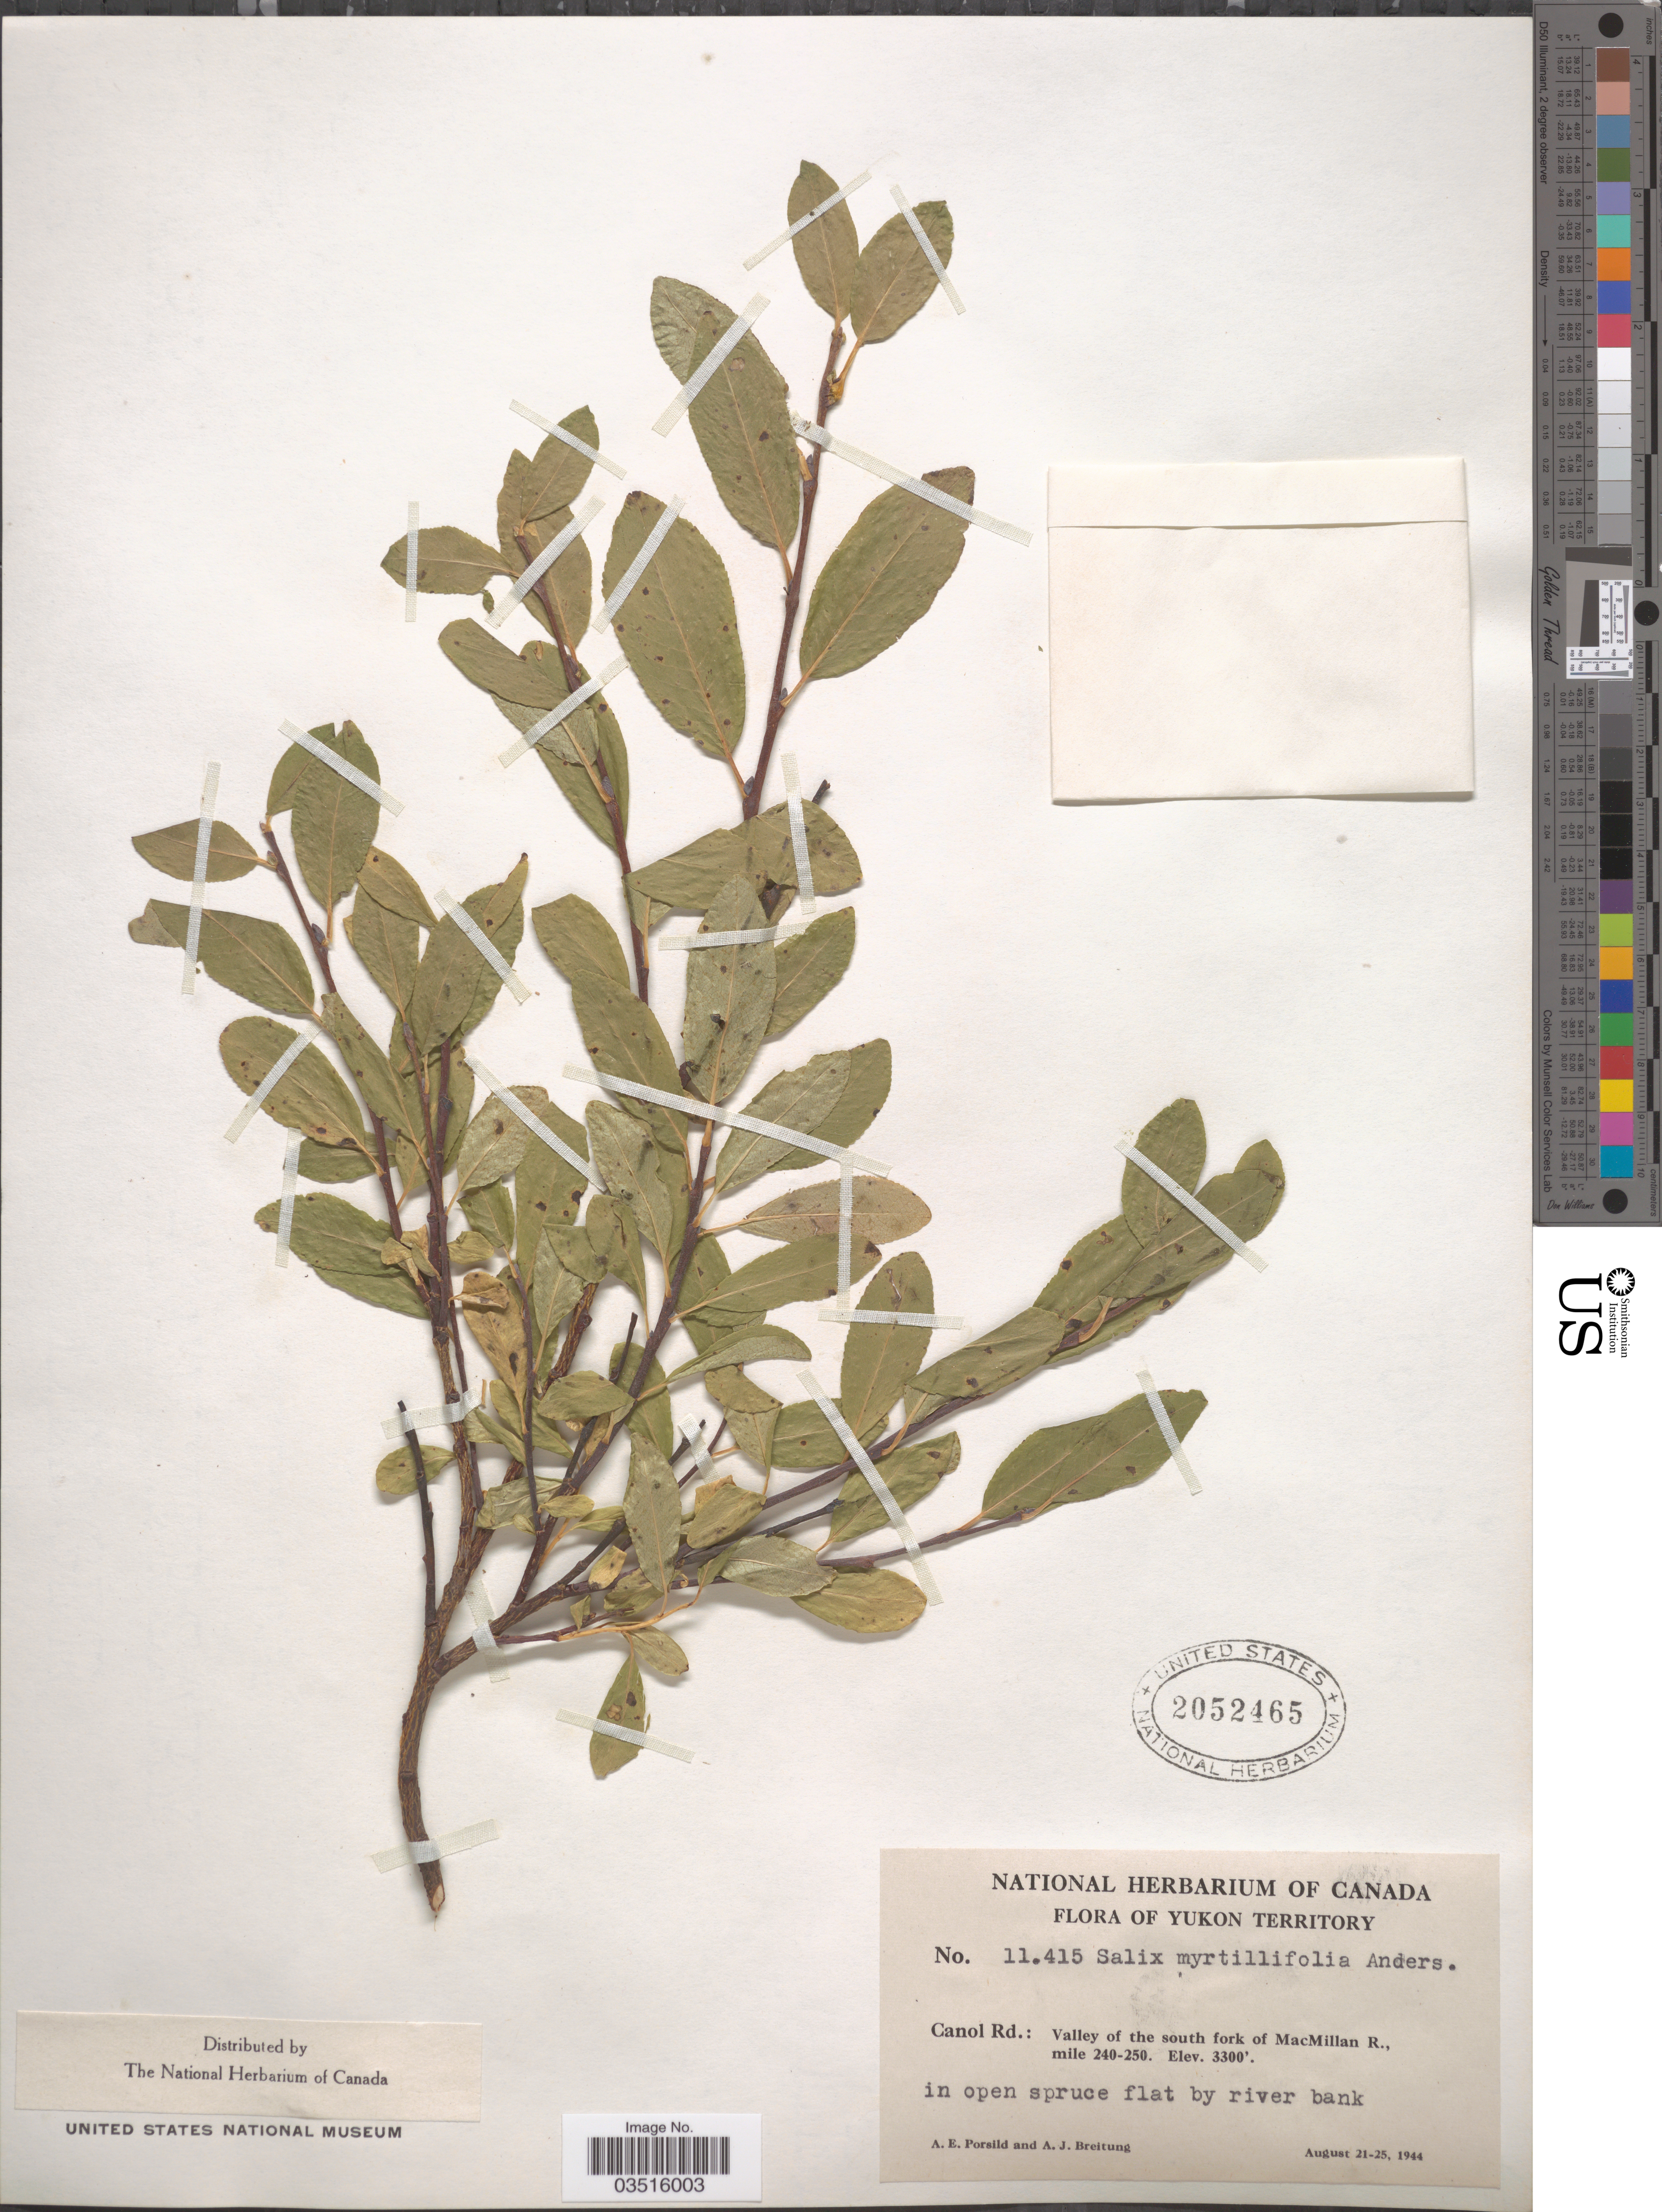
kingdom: Plantae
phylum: Tracheophyta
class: Magnoliopsida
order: Malpighiales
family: Salicaceae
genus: Salix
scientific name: Salix myrtillifolia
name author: Andersson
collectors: A. E. Porsild & A. Breitung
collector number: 11415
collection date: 1944-08-21/1944-08-25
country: Canada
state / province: Yukon Territory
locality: Canol Rd.: Valley of the south fork of MacMillan R., mile 240-250.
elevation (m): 1006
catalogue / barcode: US 2052465